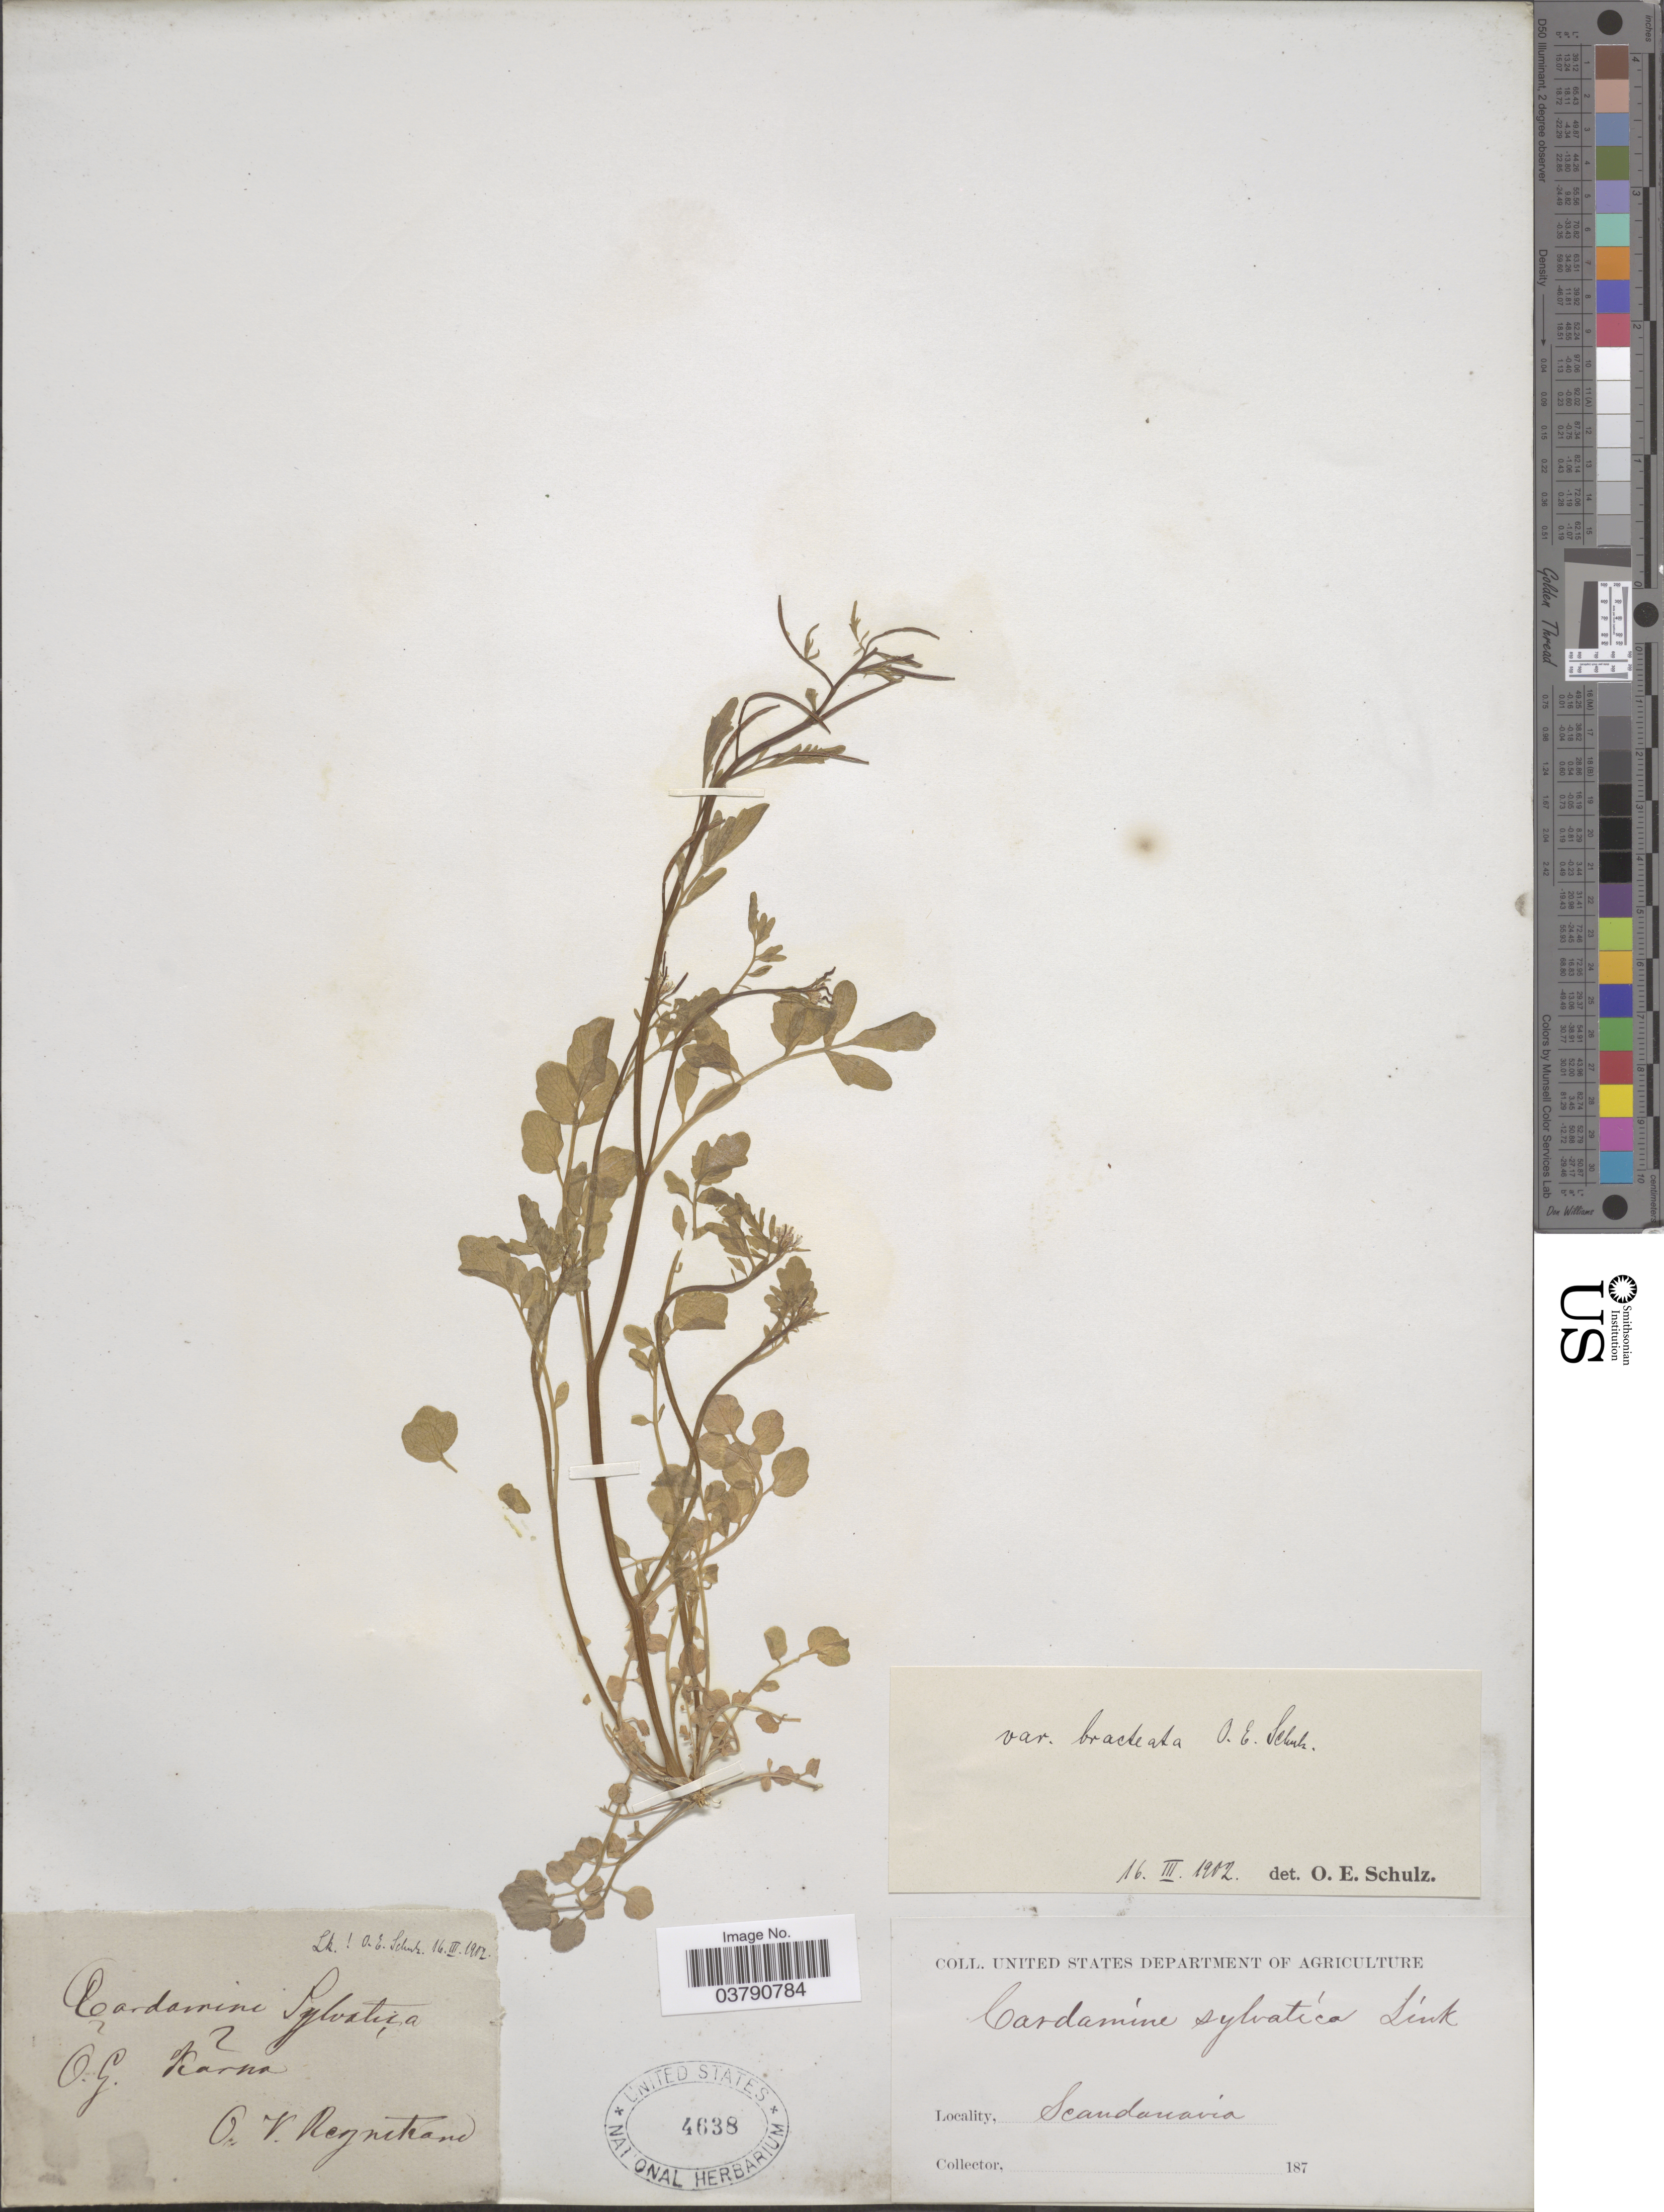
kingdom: Plantae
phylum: Tracheophyta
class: Magnoliopsida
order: Brassicales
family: Brassicaceae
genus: Cardamine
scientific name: Cardamine sylvatica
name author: Link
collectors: O. Regnitrand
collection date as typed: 187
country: Sweden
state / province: Östergötland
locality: Scandanavia. O. G. Karna.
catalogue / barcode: US 4638